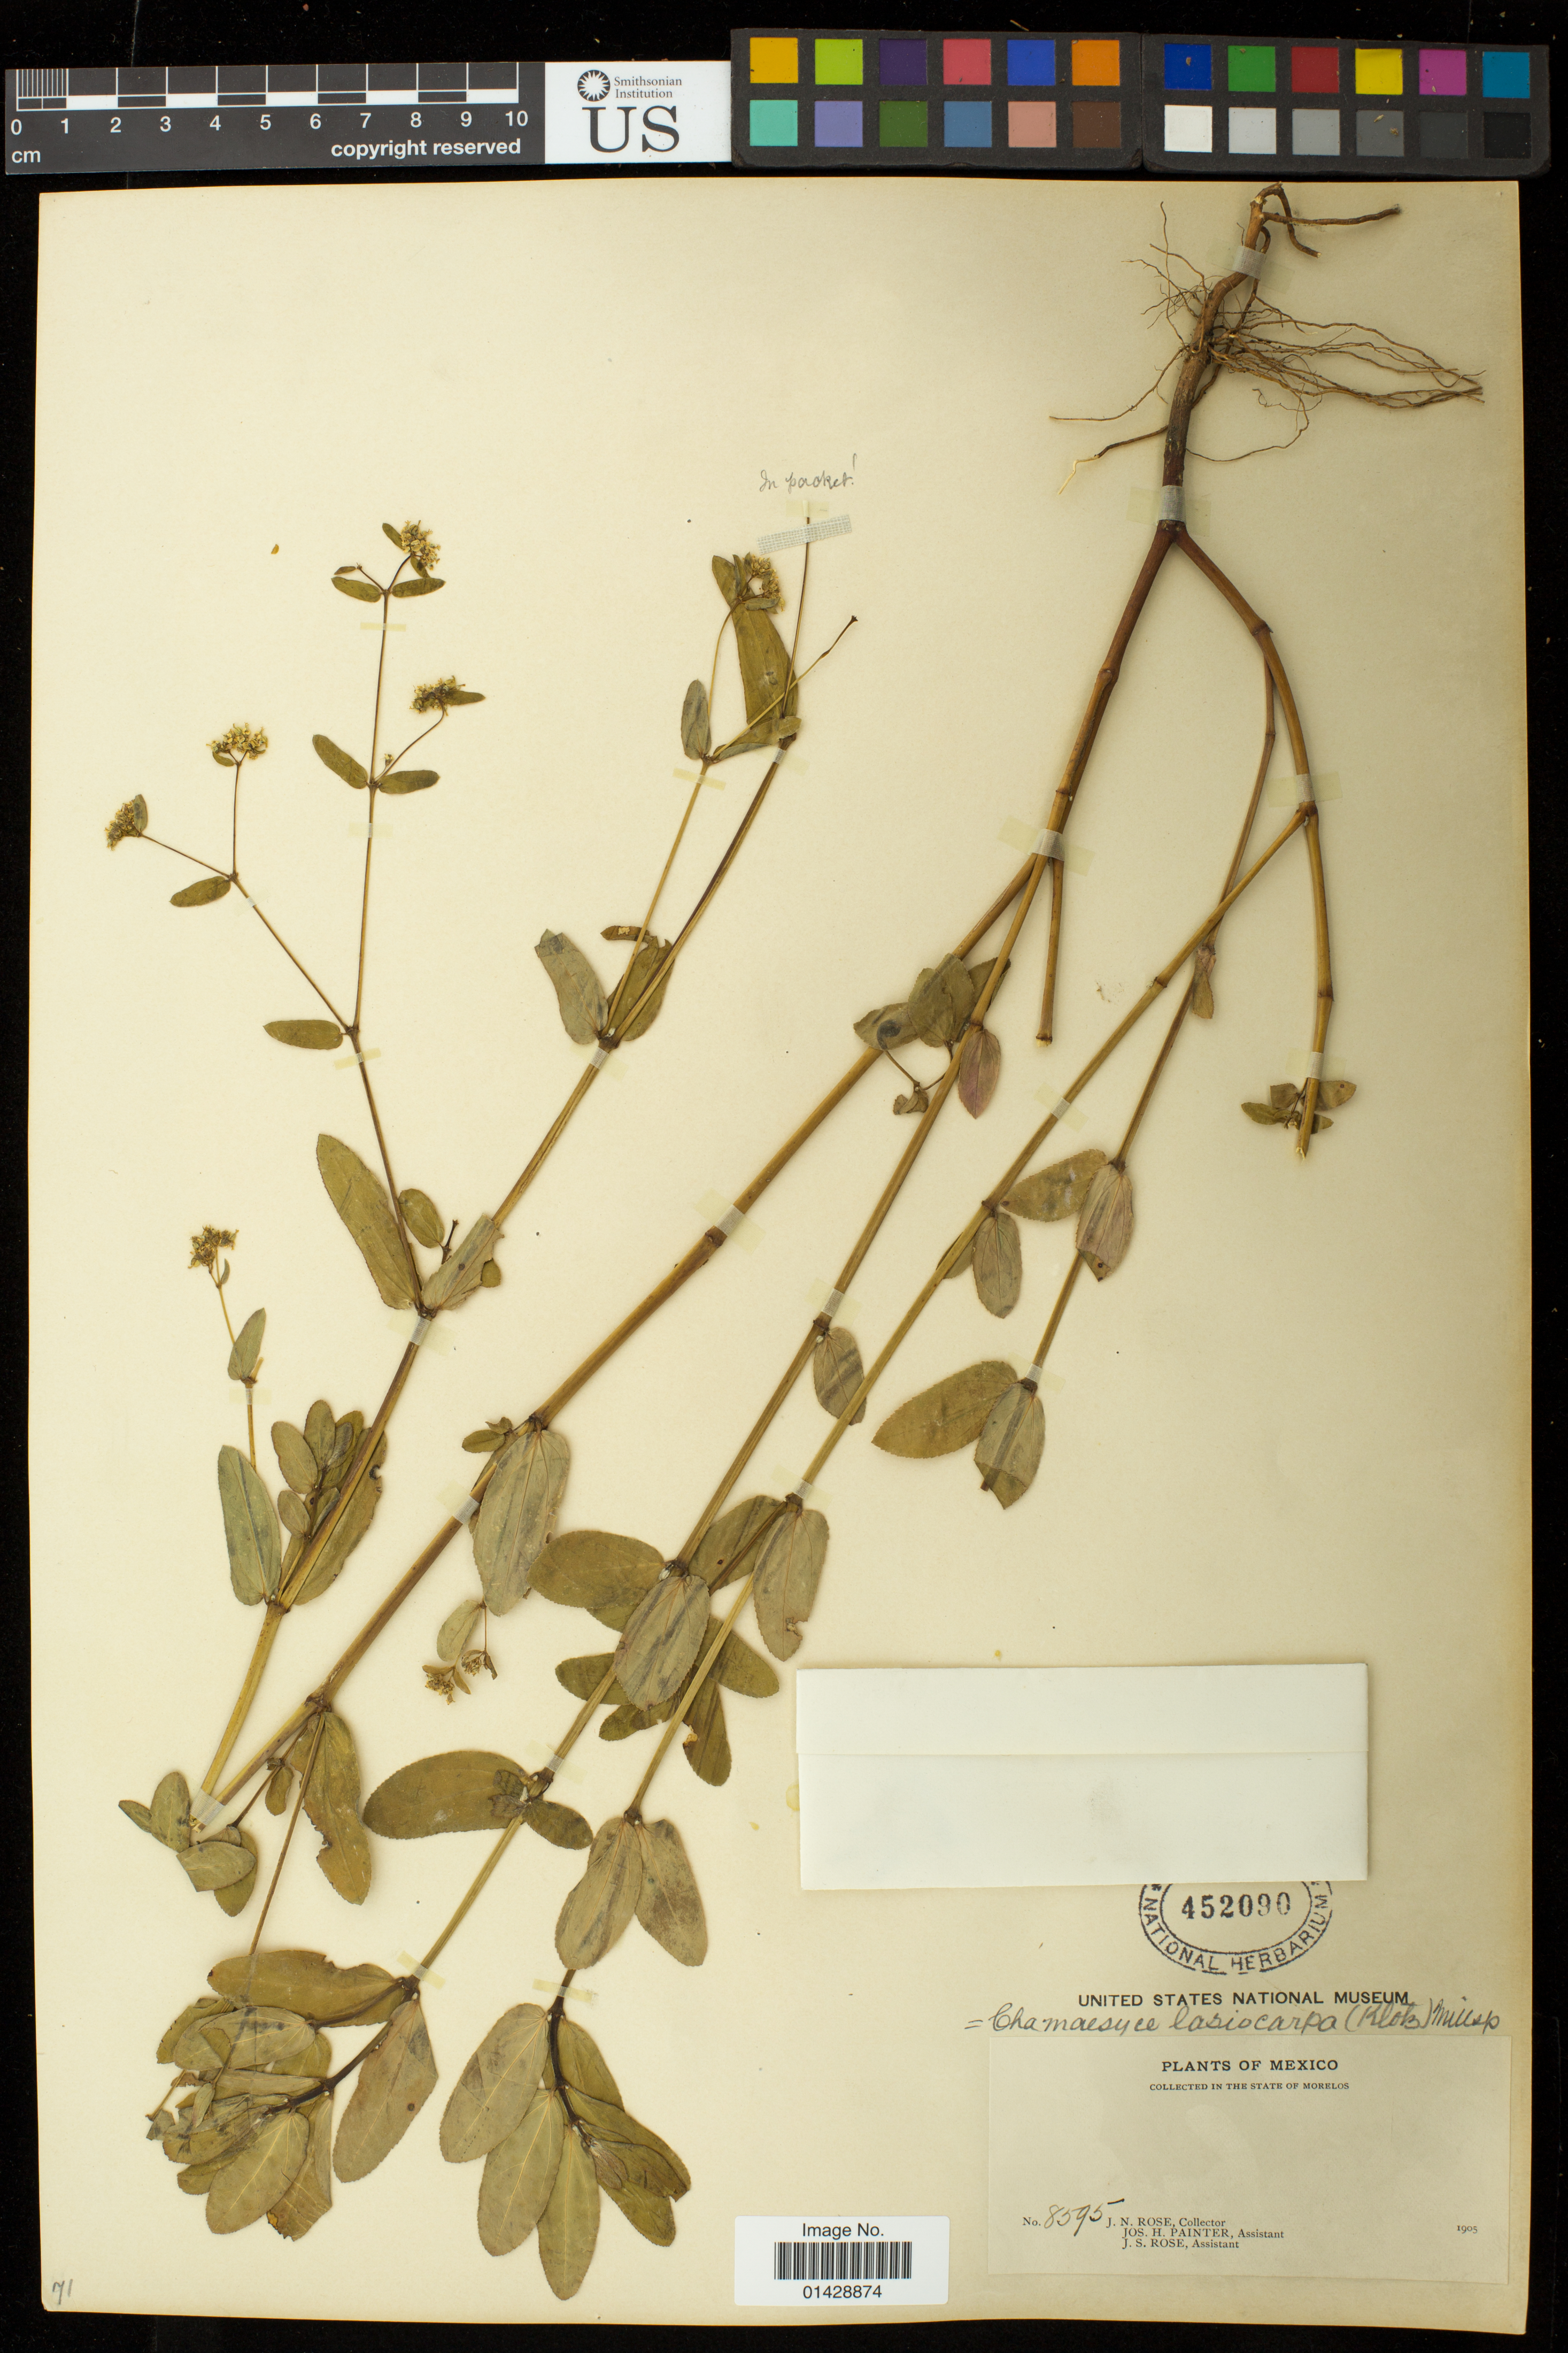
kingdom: Plantae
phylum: Tracheophyta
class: Magnoliopsida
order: Malpighiales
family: Euphorbiaceae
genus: Euphorbia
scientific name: Euphorbia lasiocarpa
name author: Klotzsch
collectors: J. N. Rose, J. H. Painter & J. S. Rose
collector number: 8595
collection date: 1905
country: Mexico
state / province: Morelos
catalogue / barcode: US 452090